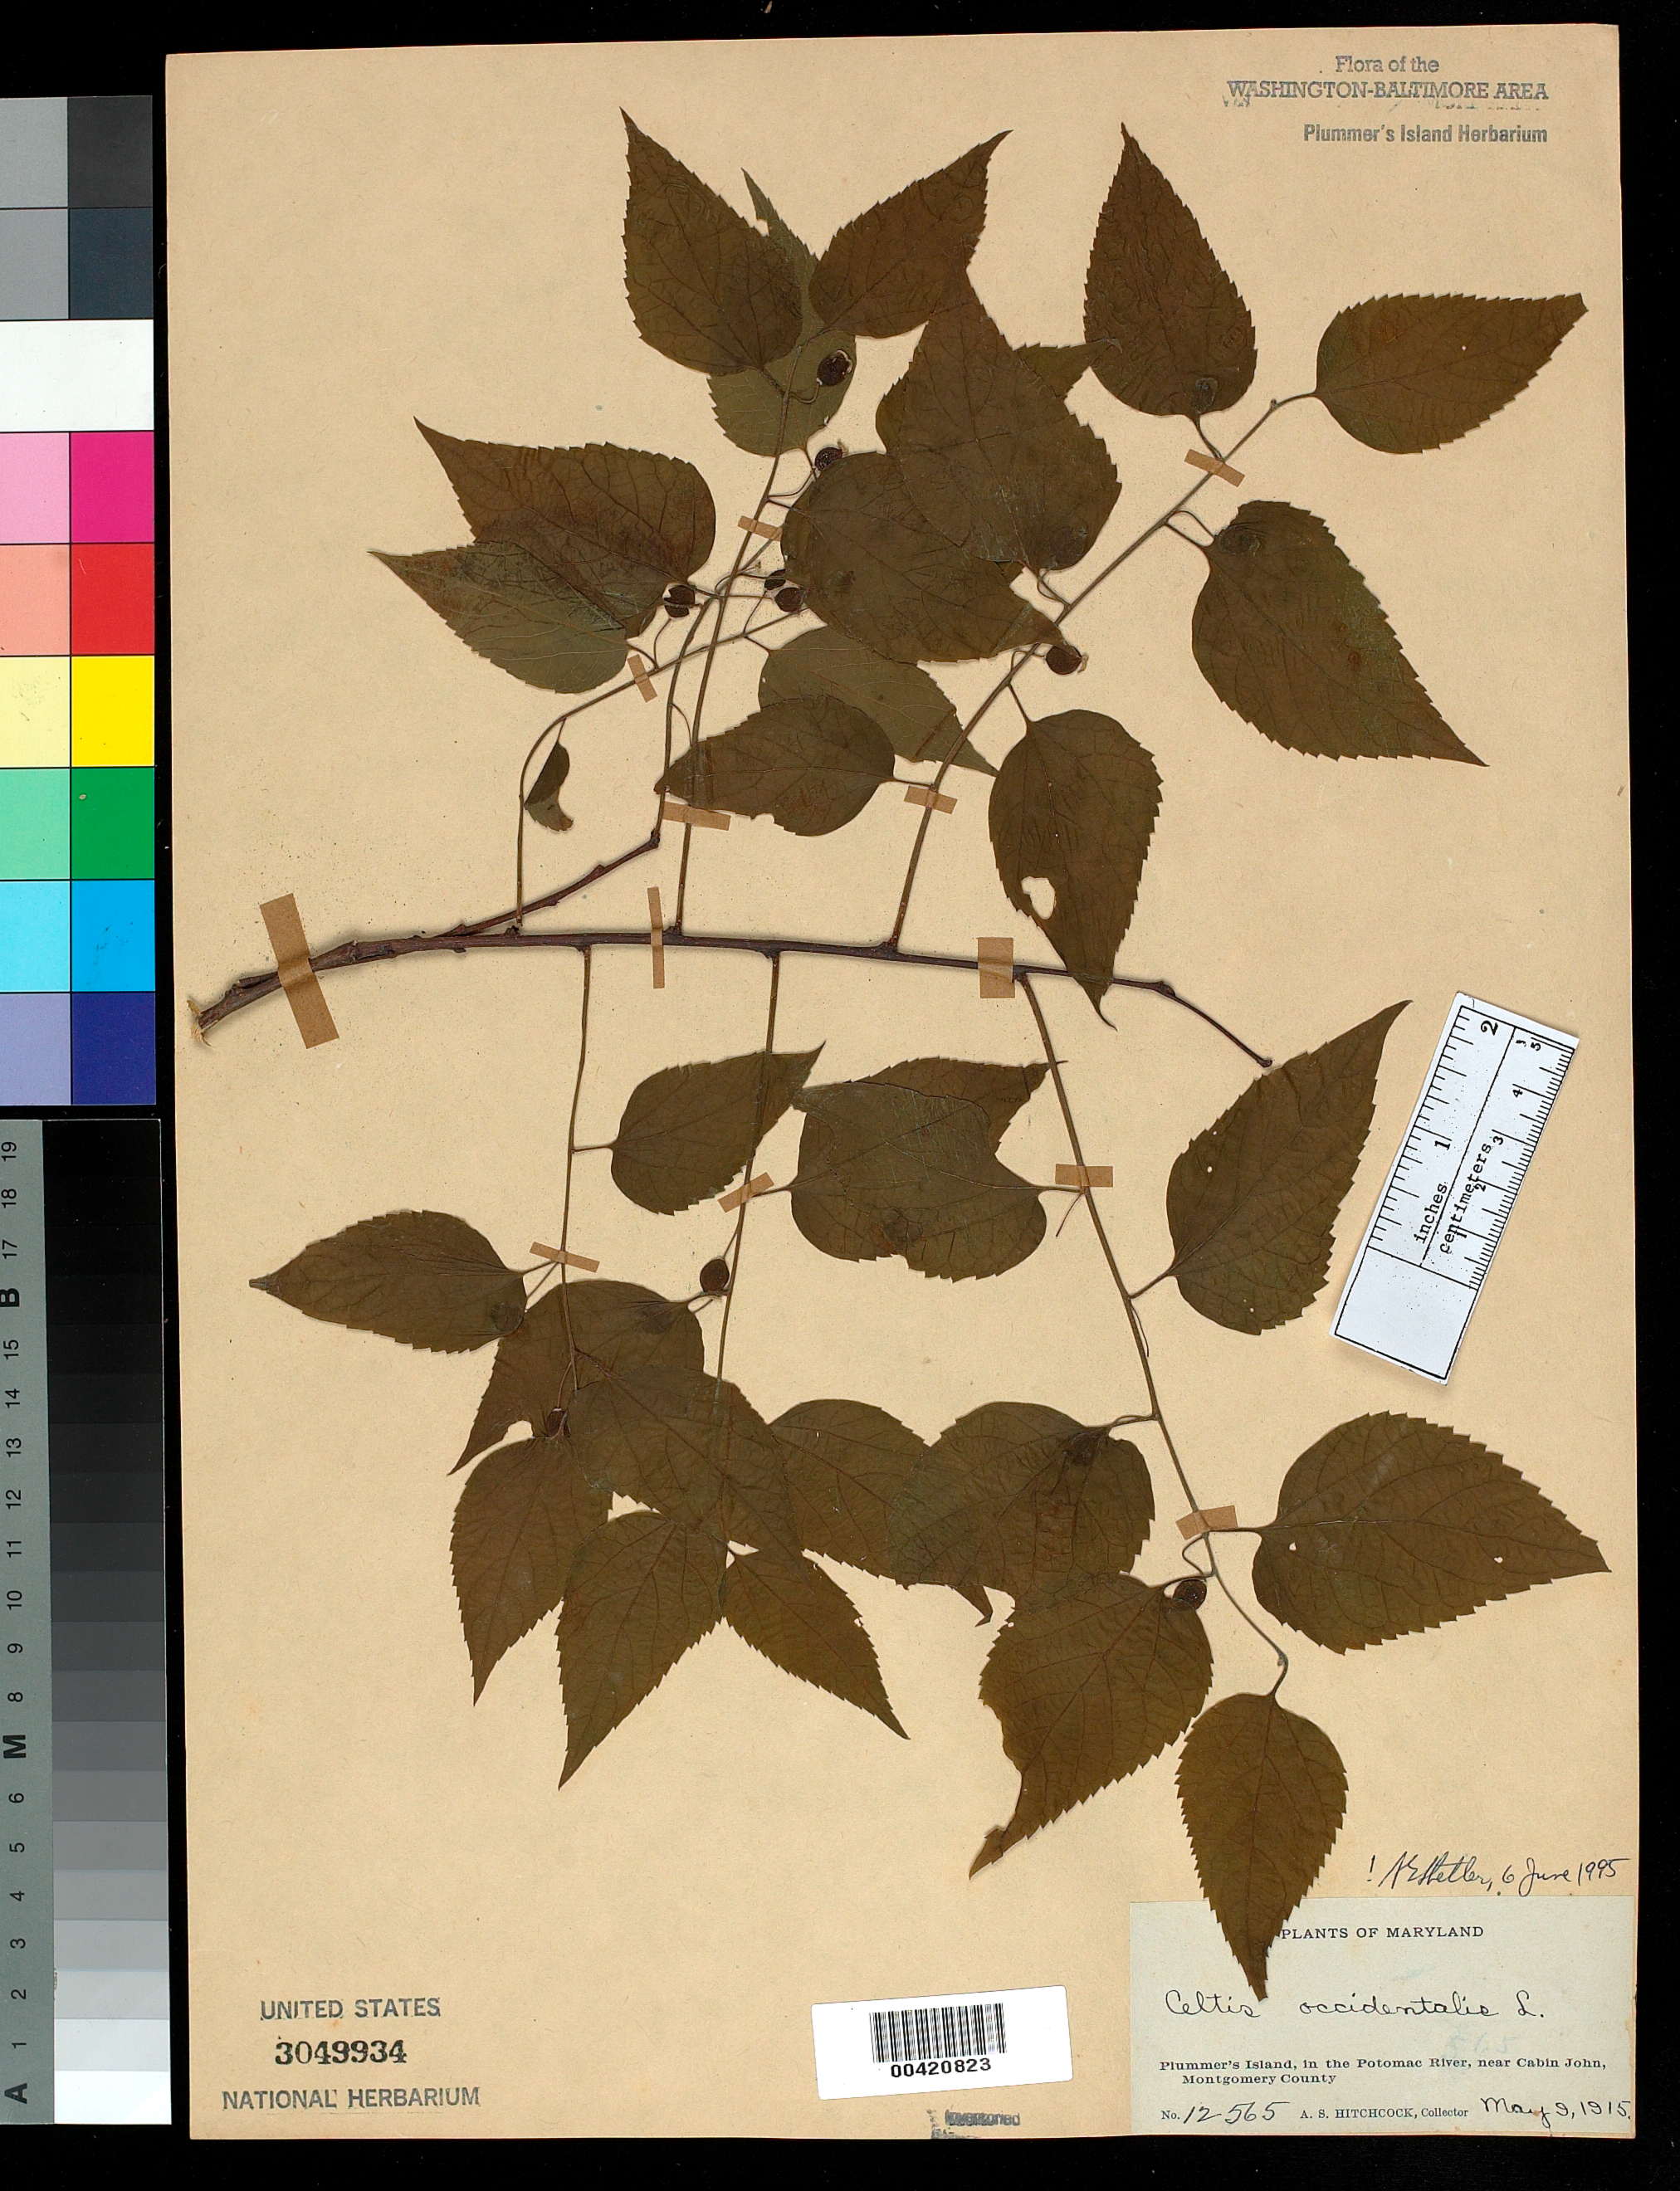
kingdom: Plantae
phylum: Tracheophyta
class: Magnoliopsida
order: Rosales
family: Cannabaceae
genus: Celtis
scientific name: Celtis occidentalis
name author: L.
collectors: A. S. Hitchcock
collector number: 12565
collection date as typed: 09 May 1915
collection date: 1915-05-09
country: United States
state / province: Maryland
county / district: Montgomery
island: Plummers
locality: Plummer's Island C. & O. Canal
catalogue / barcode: US 3049934